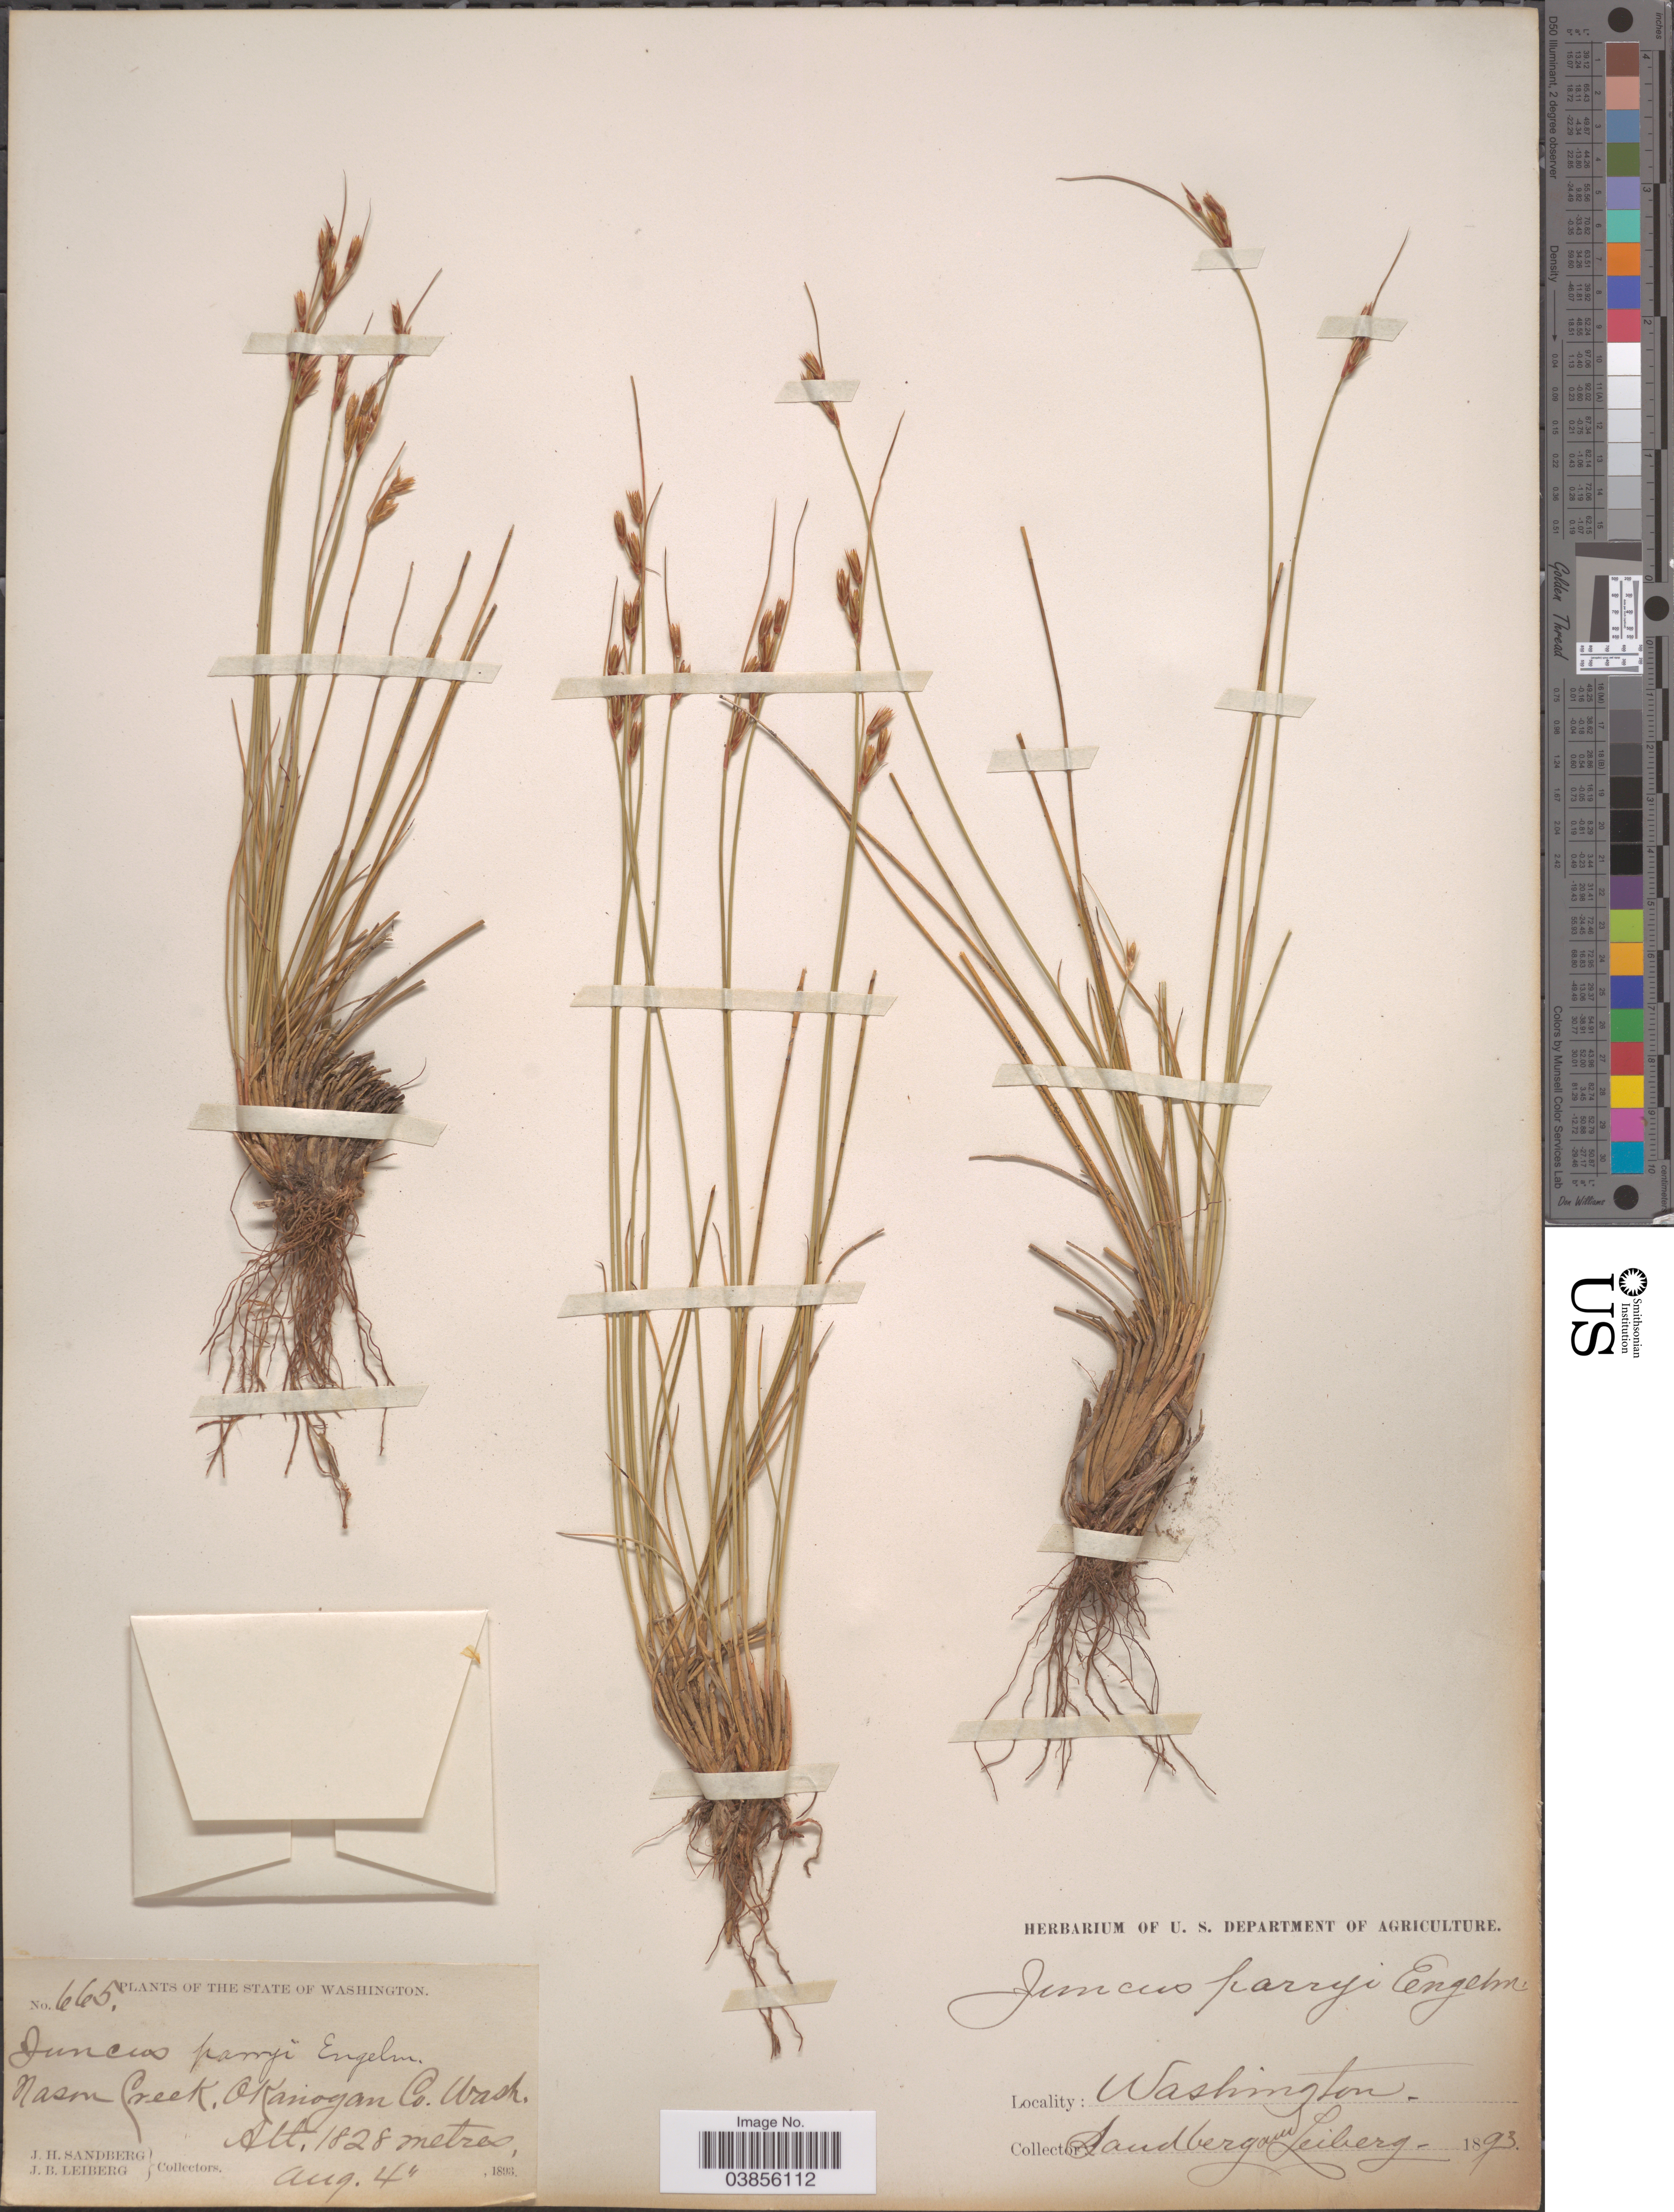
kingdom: Plantae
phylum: Tracheophyta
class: Liliopsida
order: Poales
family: Juncaceae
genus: Juncus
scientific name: Juncus parryi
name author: Engelm.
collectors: J. H. Sandberg & J. B. Leiberg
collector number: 665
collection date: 1893-08-04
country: United States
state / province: Washington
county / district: Okanogan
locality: Nason Creek, Okanogan Co.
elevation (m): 1828